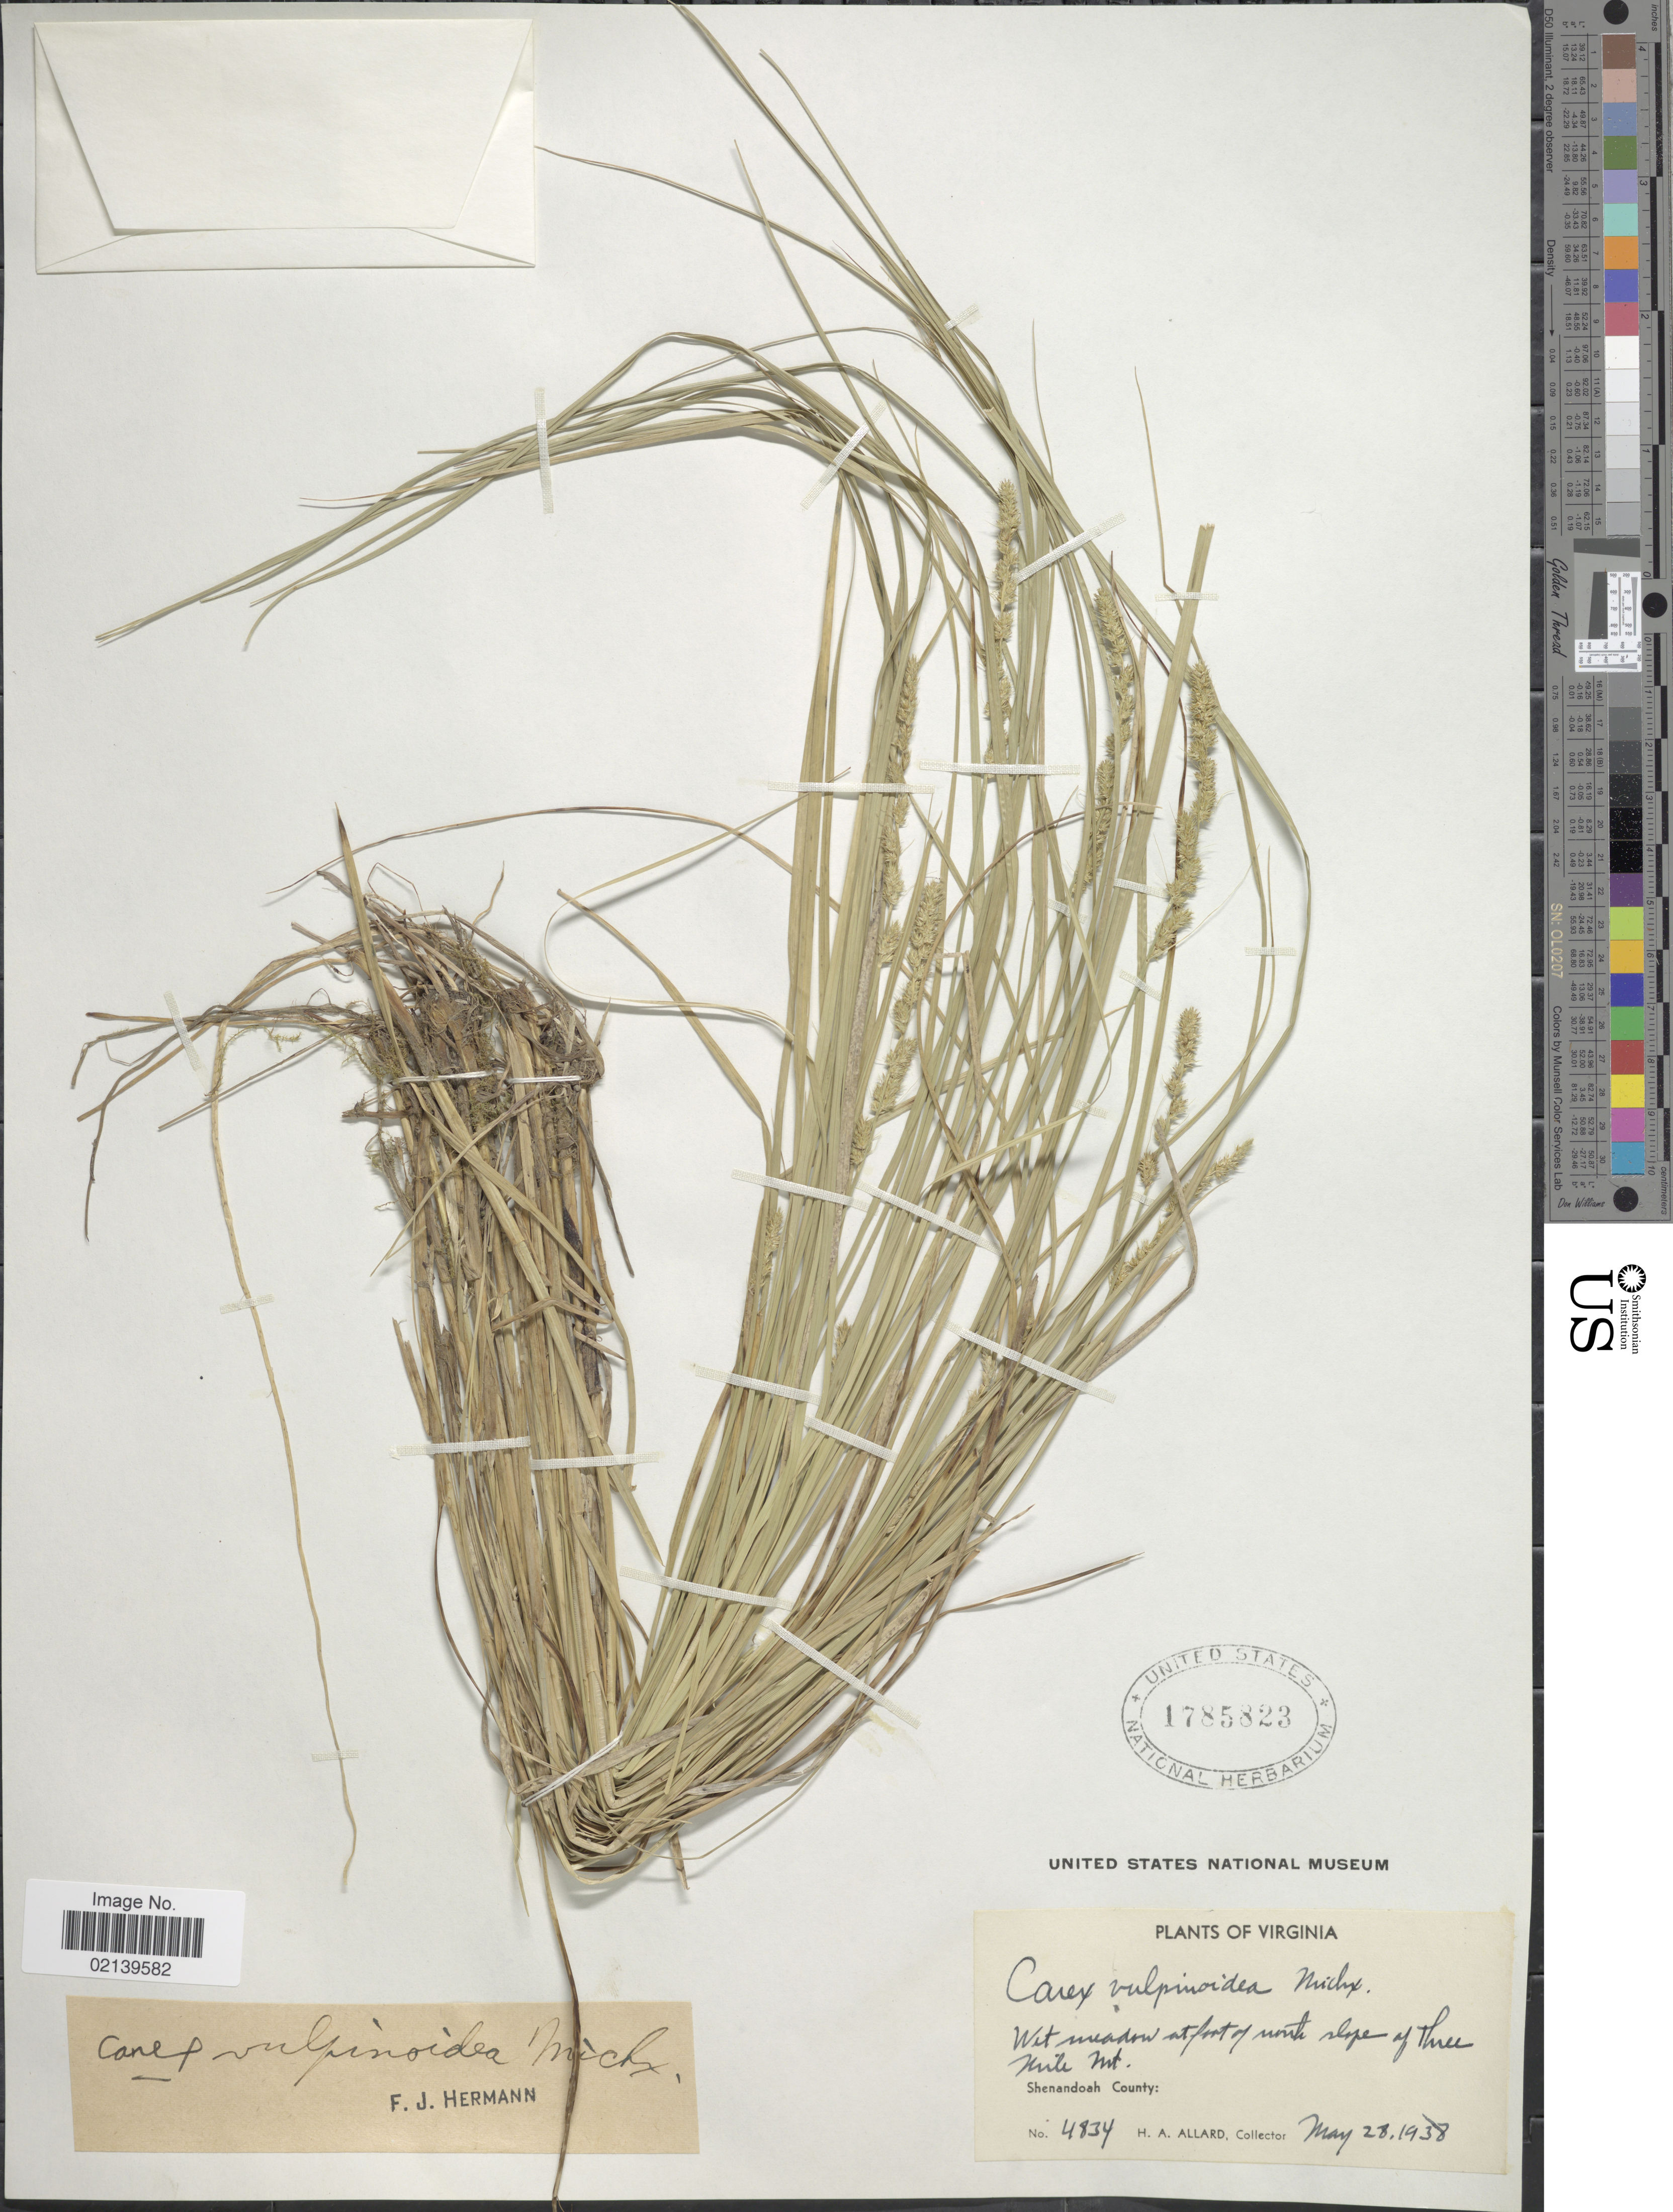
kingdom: Plantae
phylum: Tracheophyta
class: Liliopsida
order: Poales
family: Cyperaceae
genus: Carex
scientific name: Carex vulpinoidea Michx.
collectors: H. A. Allard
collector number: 4834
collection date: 1938-05-28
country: United States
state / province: Virginia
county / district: Shenandoah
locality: Wet meadow at foot of north slope of three mile mt. Shenandoah County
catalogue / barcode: US 1785823